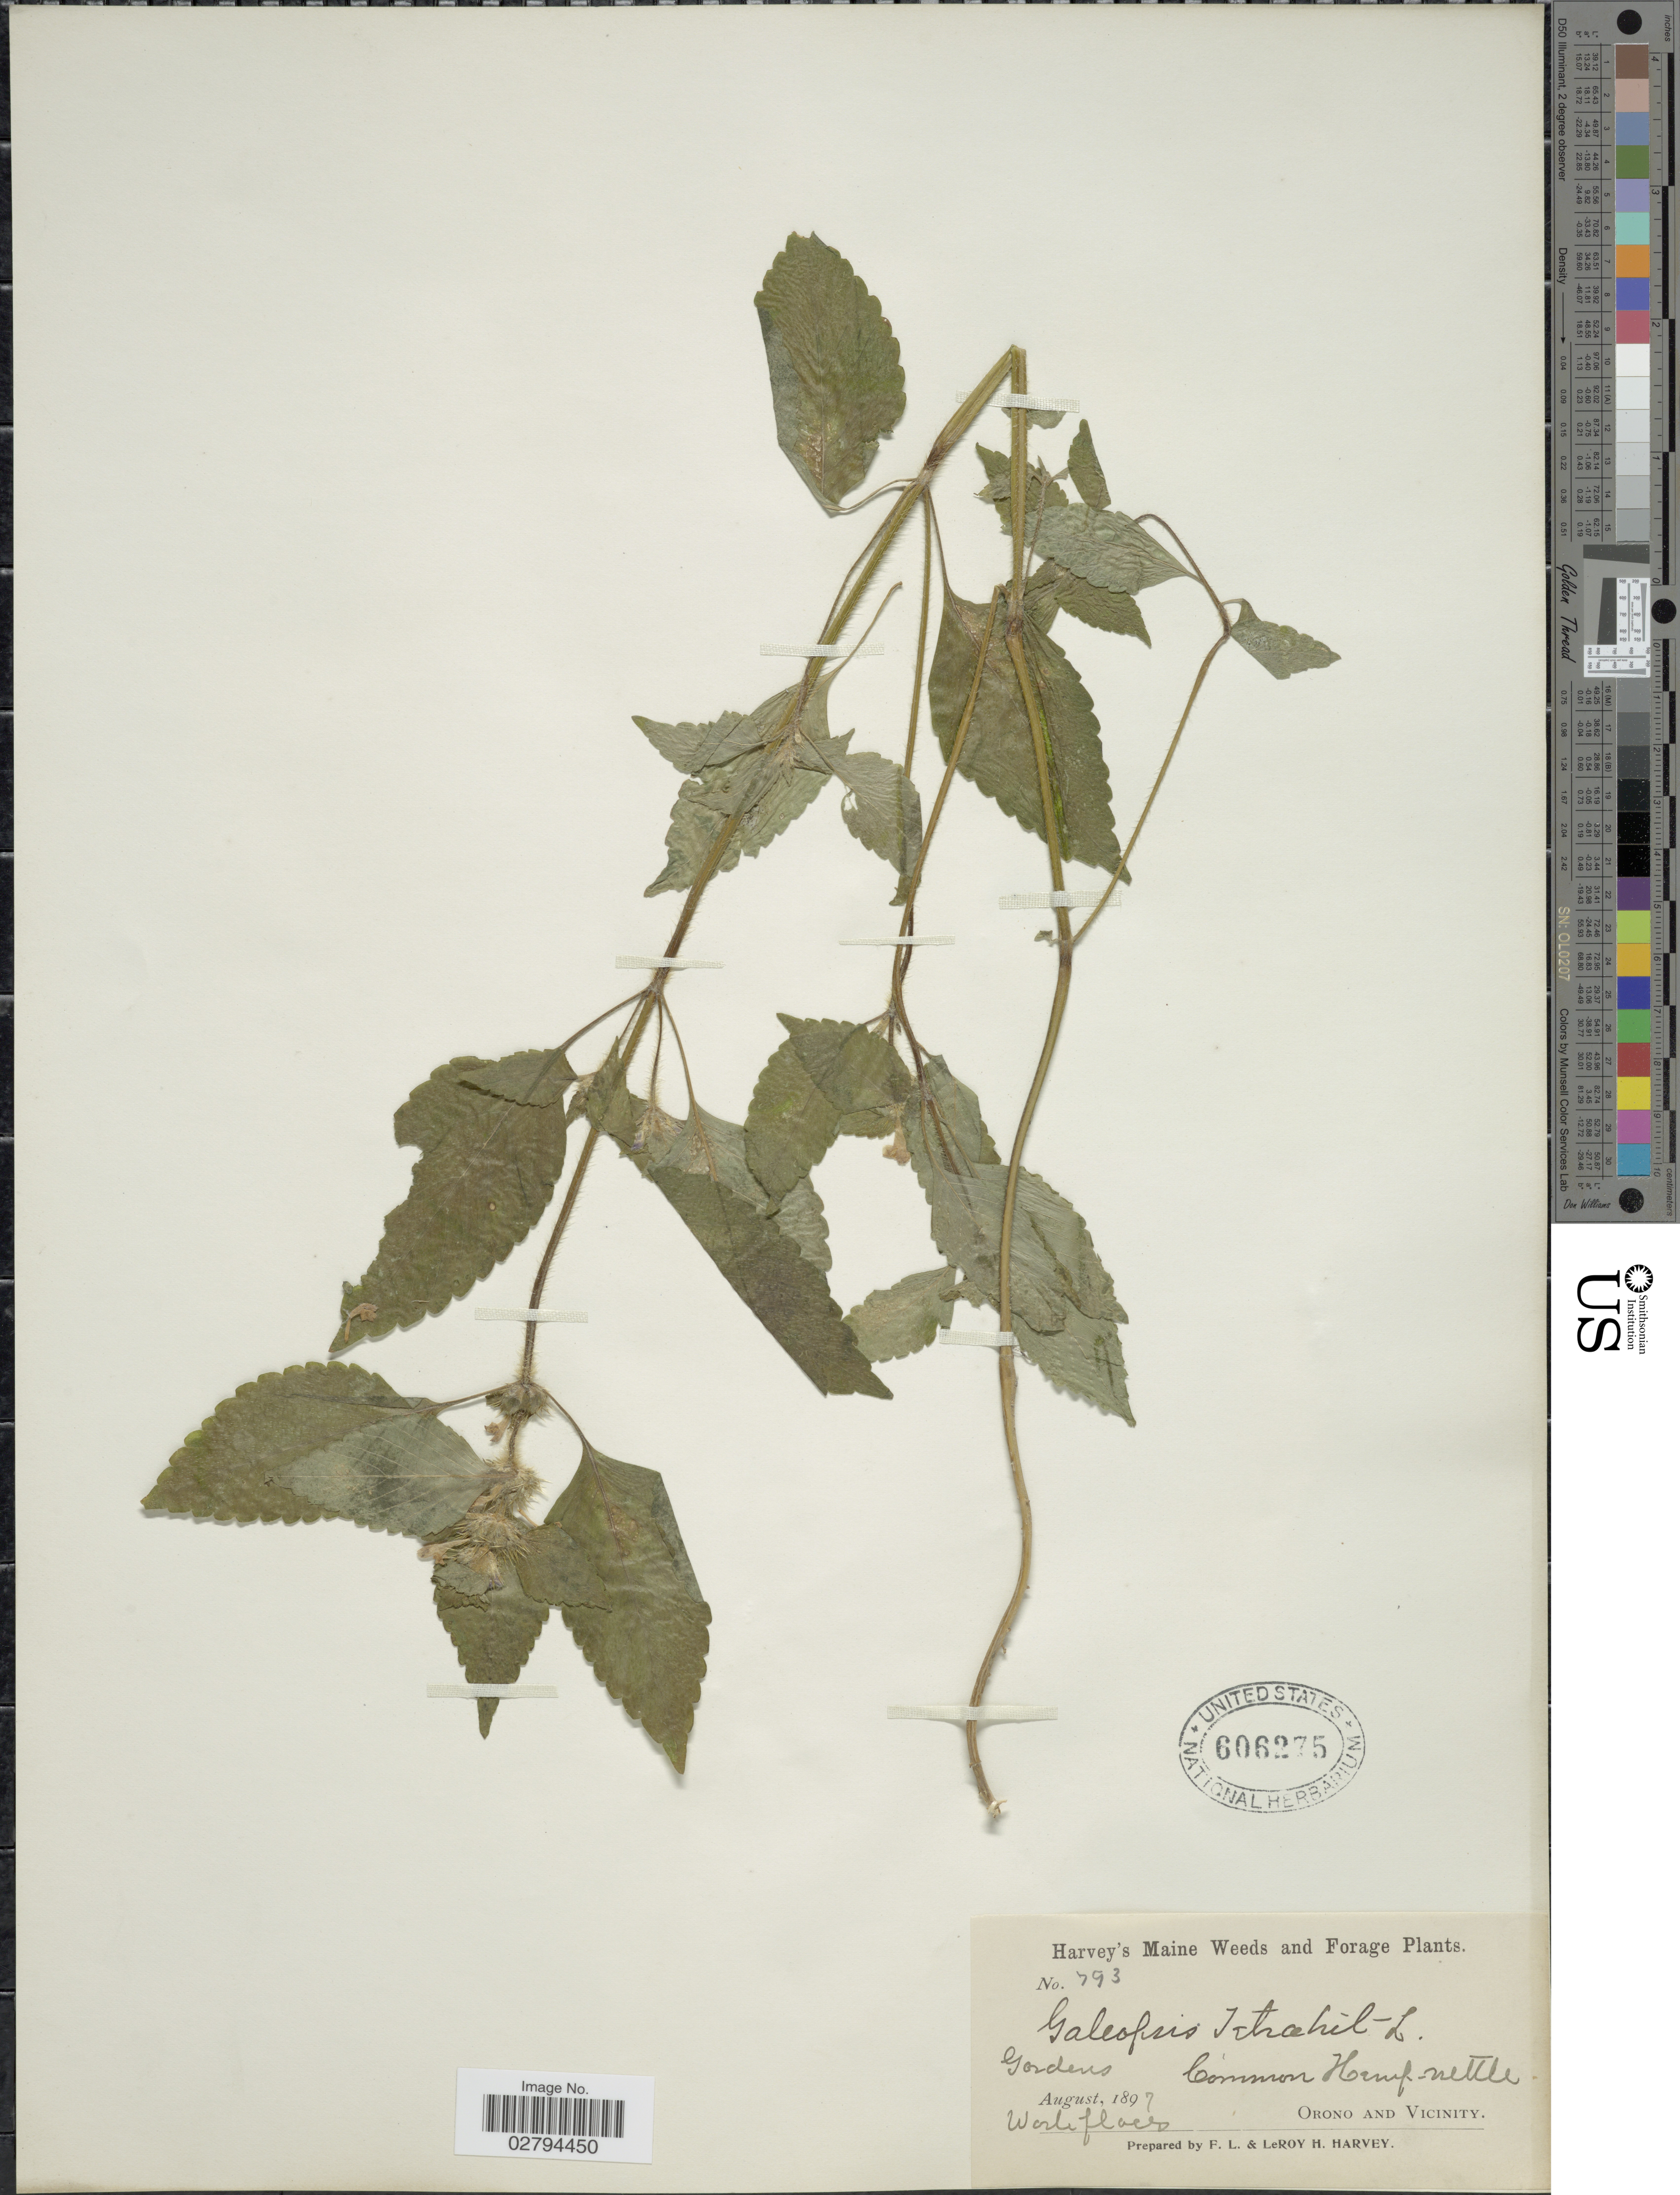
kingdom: Plantae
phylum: Tracheophyta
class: Magnoliopsida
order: Lamiales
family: Lamiaceae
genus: Galeopsis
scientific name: Galeopsis tetrahit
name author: L.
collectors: F. L. Harvey & L. H. Harvey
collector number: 793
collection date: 1897-08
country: United States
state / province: Maine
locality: Gardens. Orono and Vicinity.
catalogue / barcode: US 606275